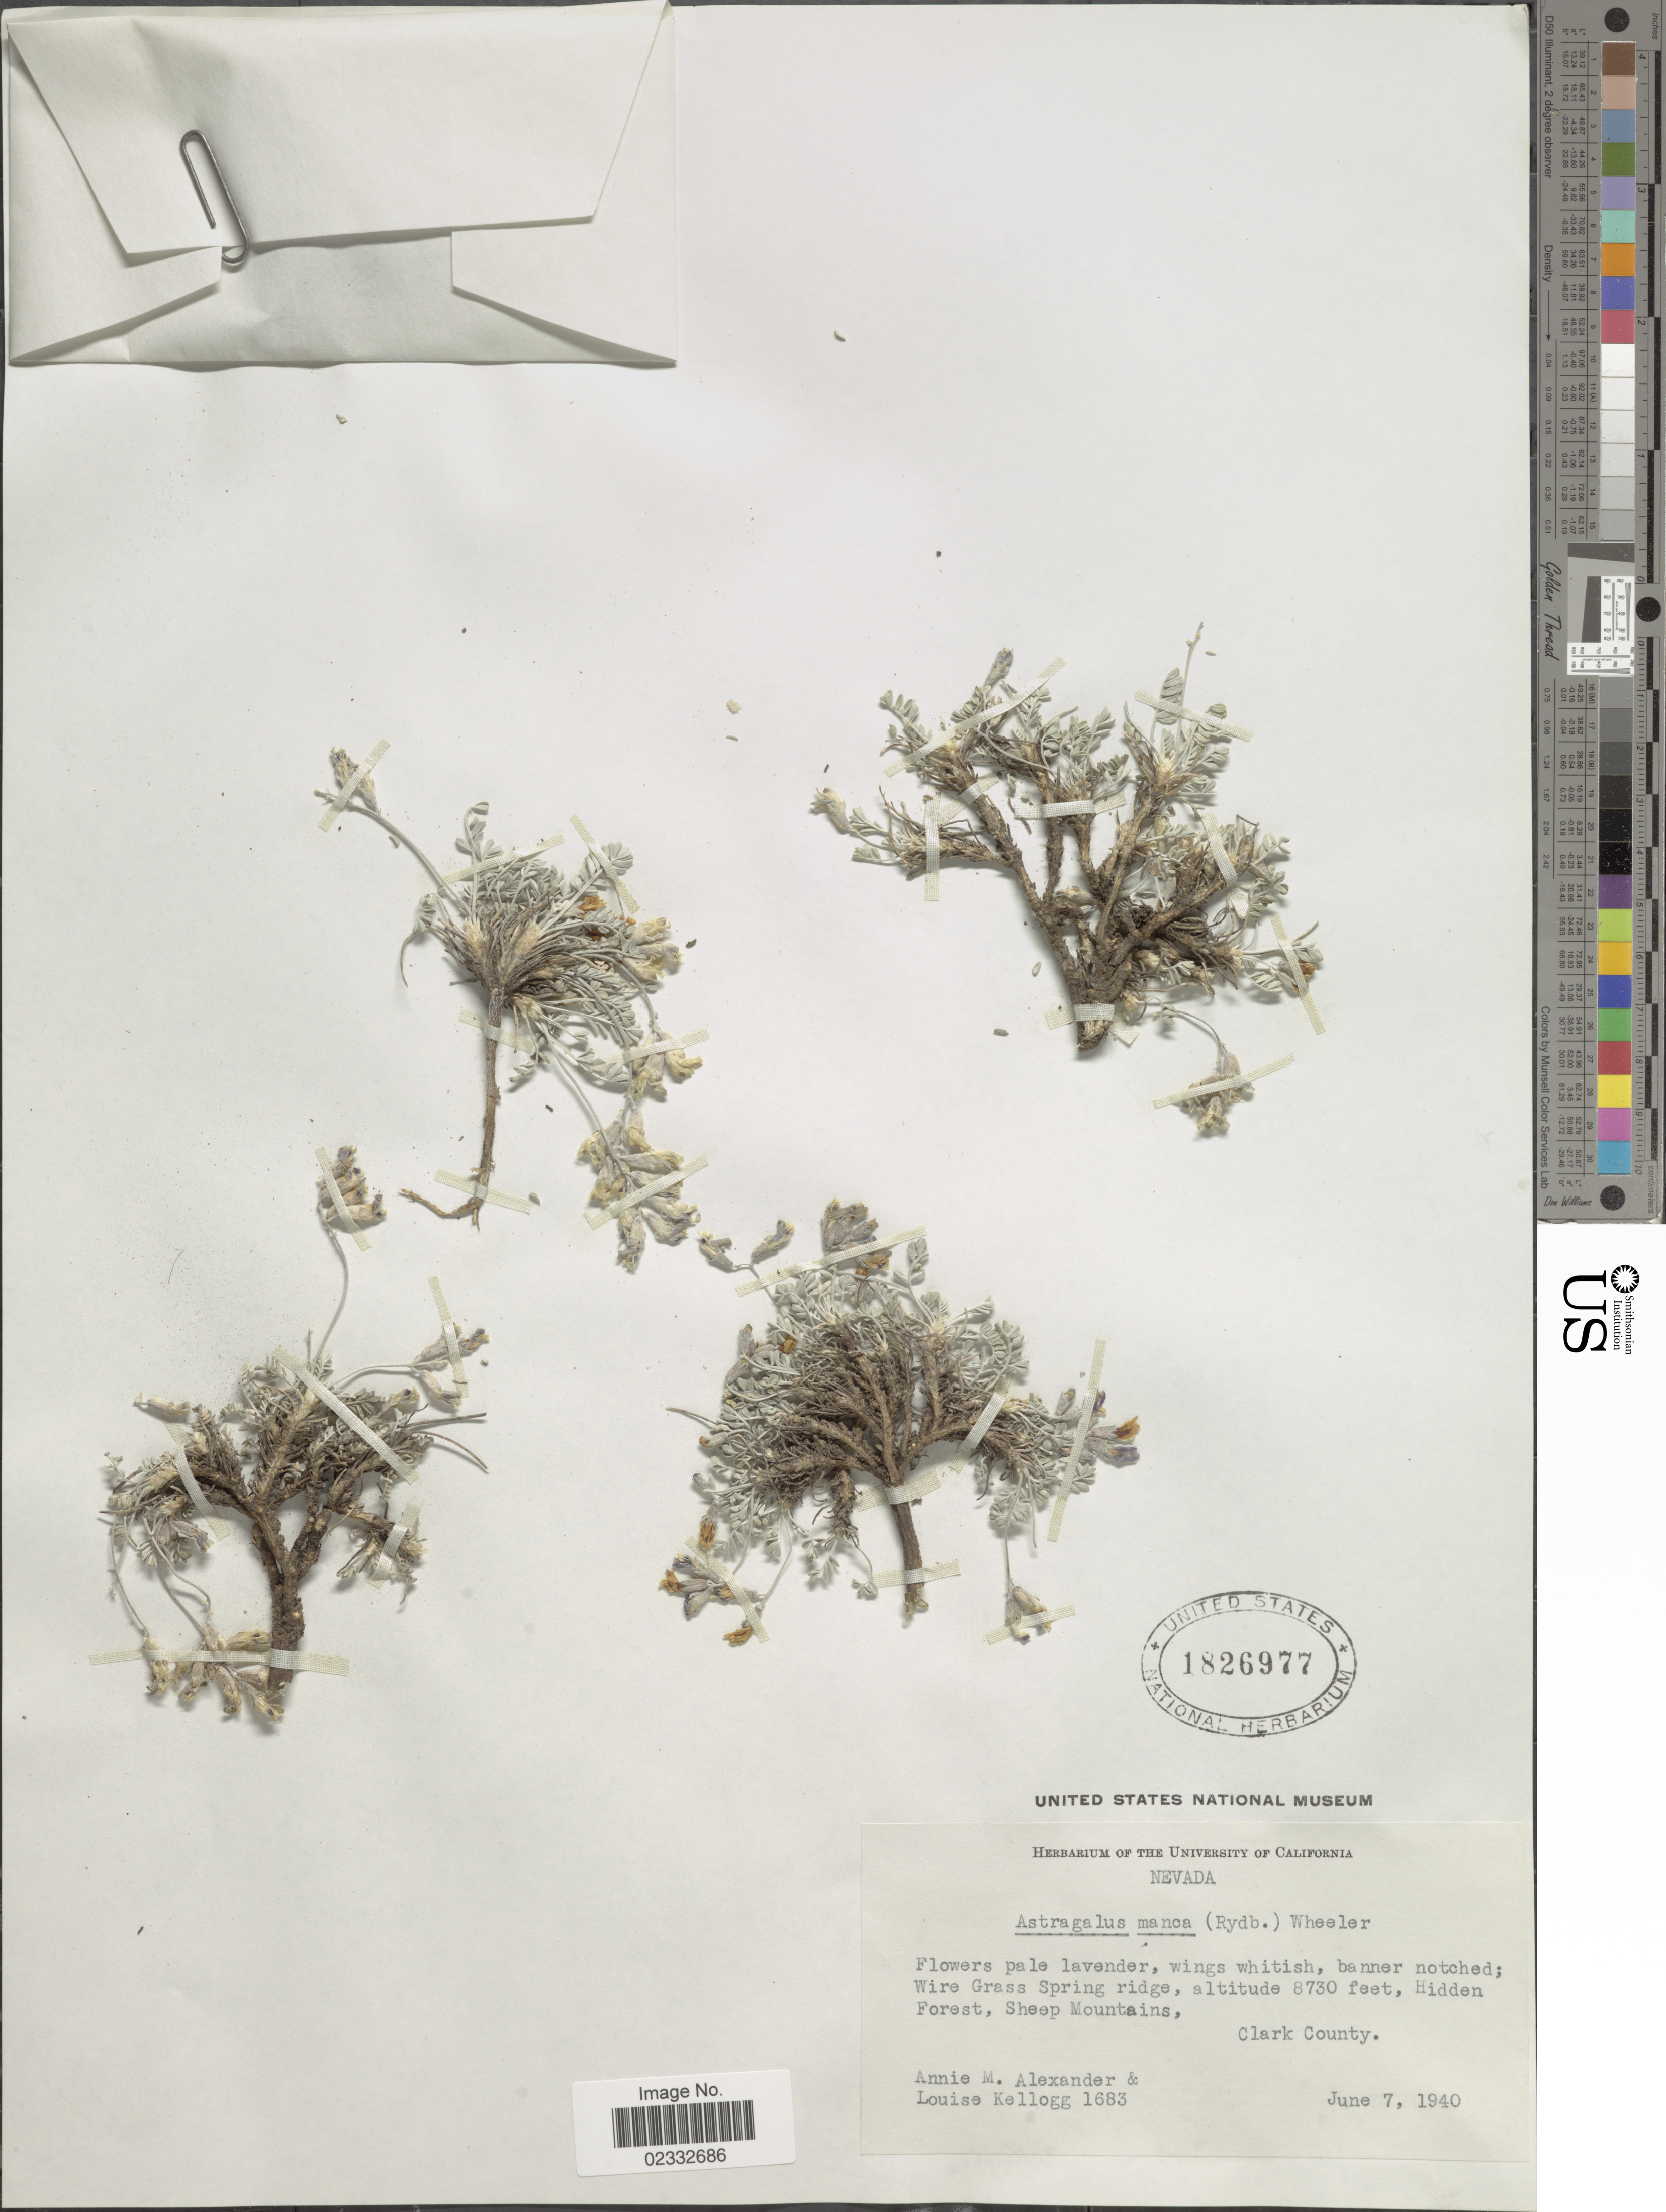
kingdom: Plantae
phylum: Tracheophyta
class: Magnoliopsida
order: Fabales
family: Fabaceae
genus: Astragalus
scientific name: Astragalus mancus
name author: (Rydb.) L.C. Wheeler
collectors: A. M. Alexander & L. Kellogg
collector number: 1683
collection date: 1940-06-07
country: United States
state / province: Nevada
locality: Wire Grass Spring ridge, Hidden Forest, Sheep Mountains, Clark County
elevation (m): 2551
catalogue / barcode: US 1826977